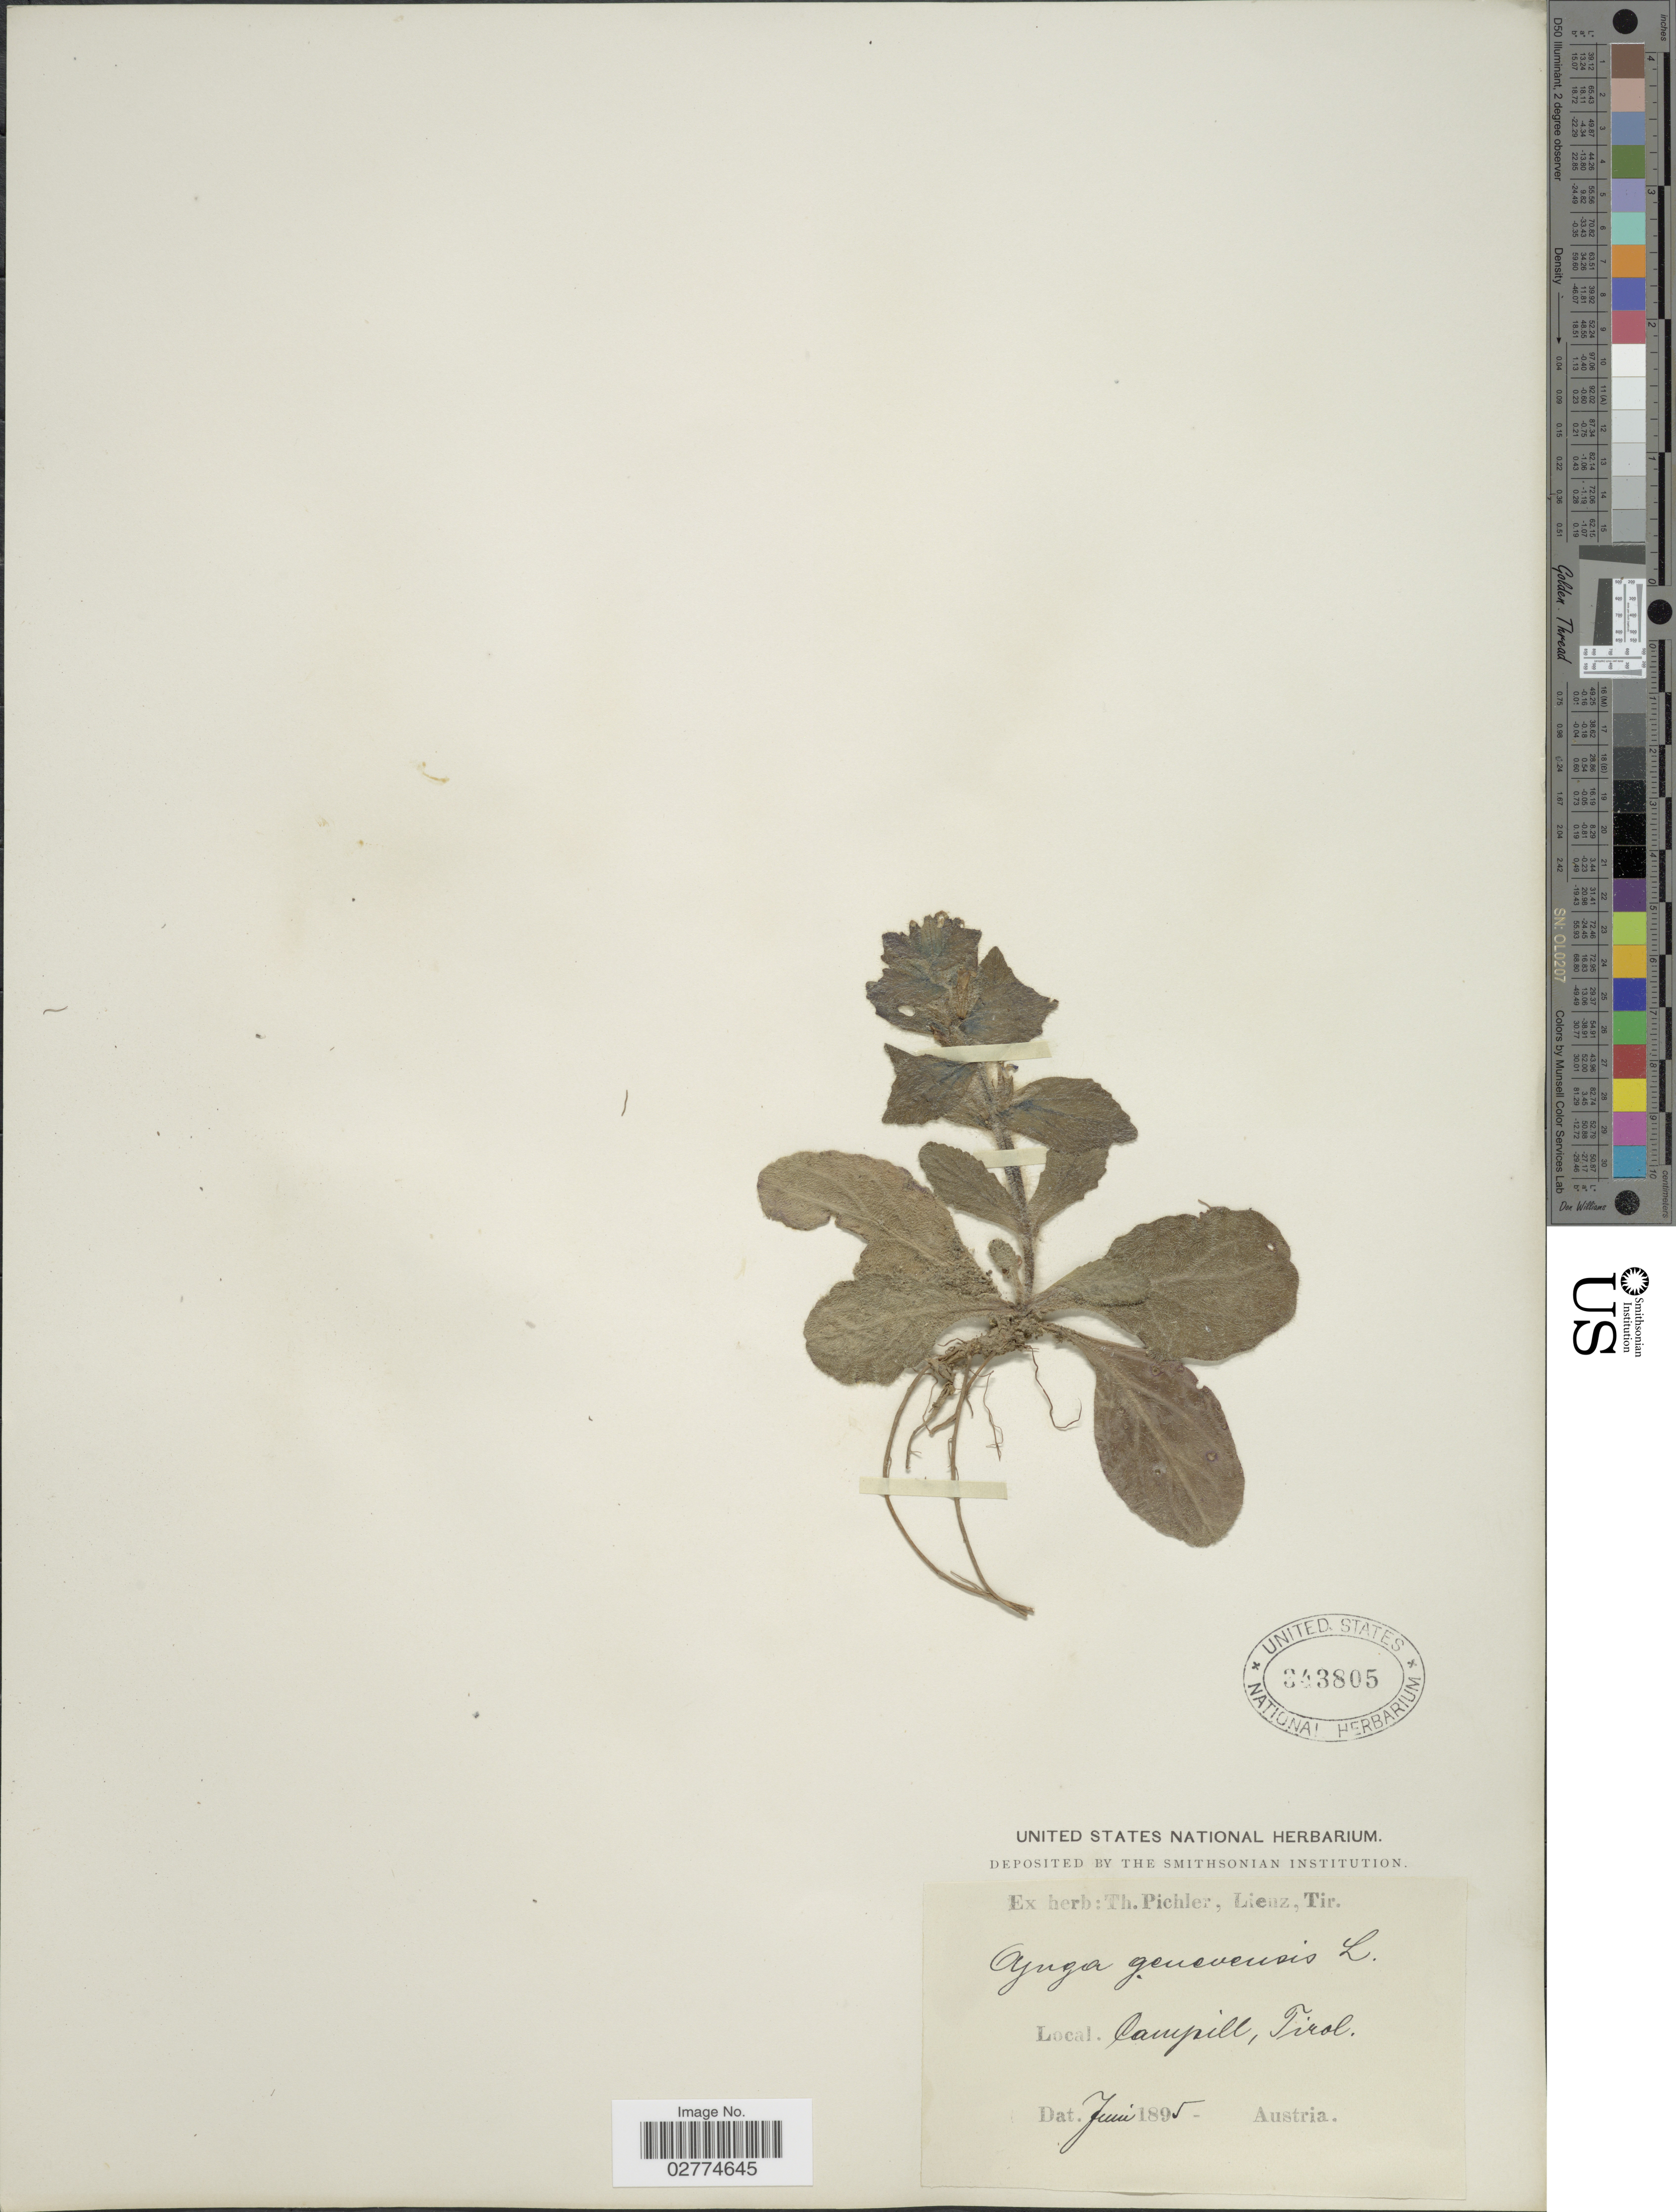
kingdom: Plantae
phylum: Tracheophyta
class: Magnoliopsida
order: Lamiales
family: Lamiaceae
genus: Ajuga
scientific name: Ajuga genevensis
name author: L.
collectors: ex herb. T. Pichler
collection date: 1895-06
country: Austria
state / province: Tirol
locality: Campill.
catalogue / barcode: US 343805